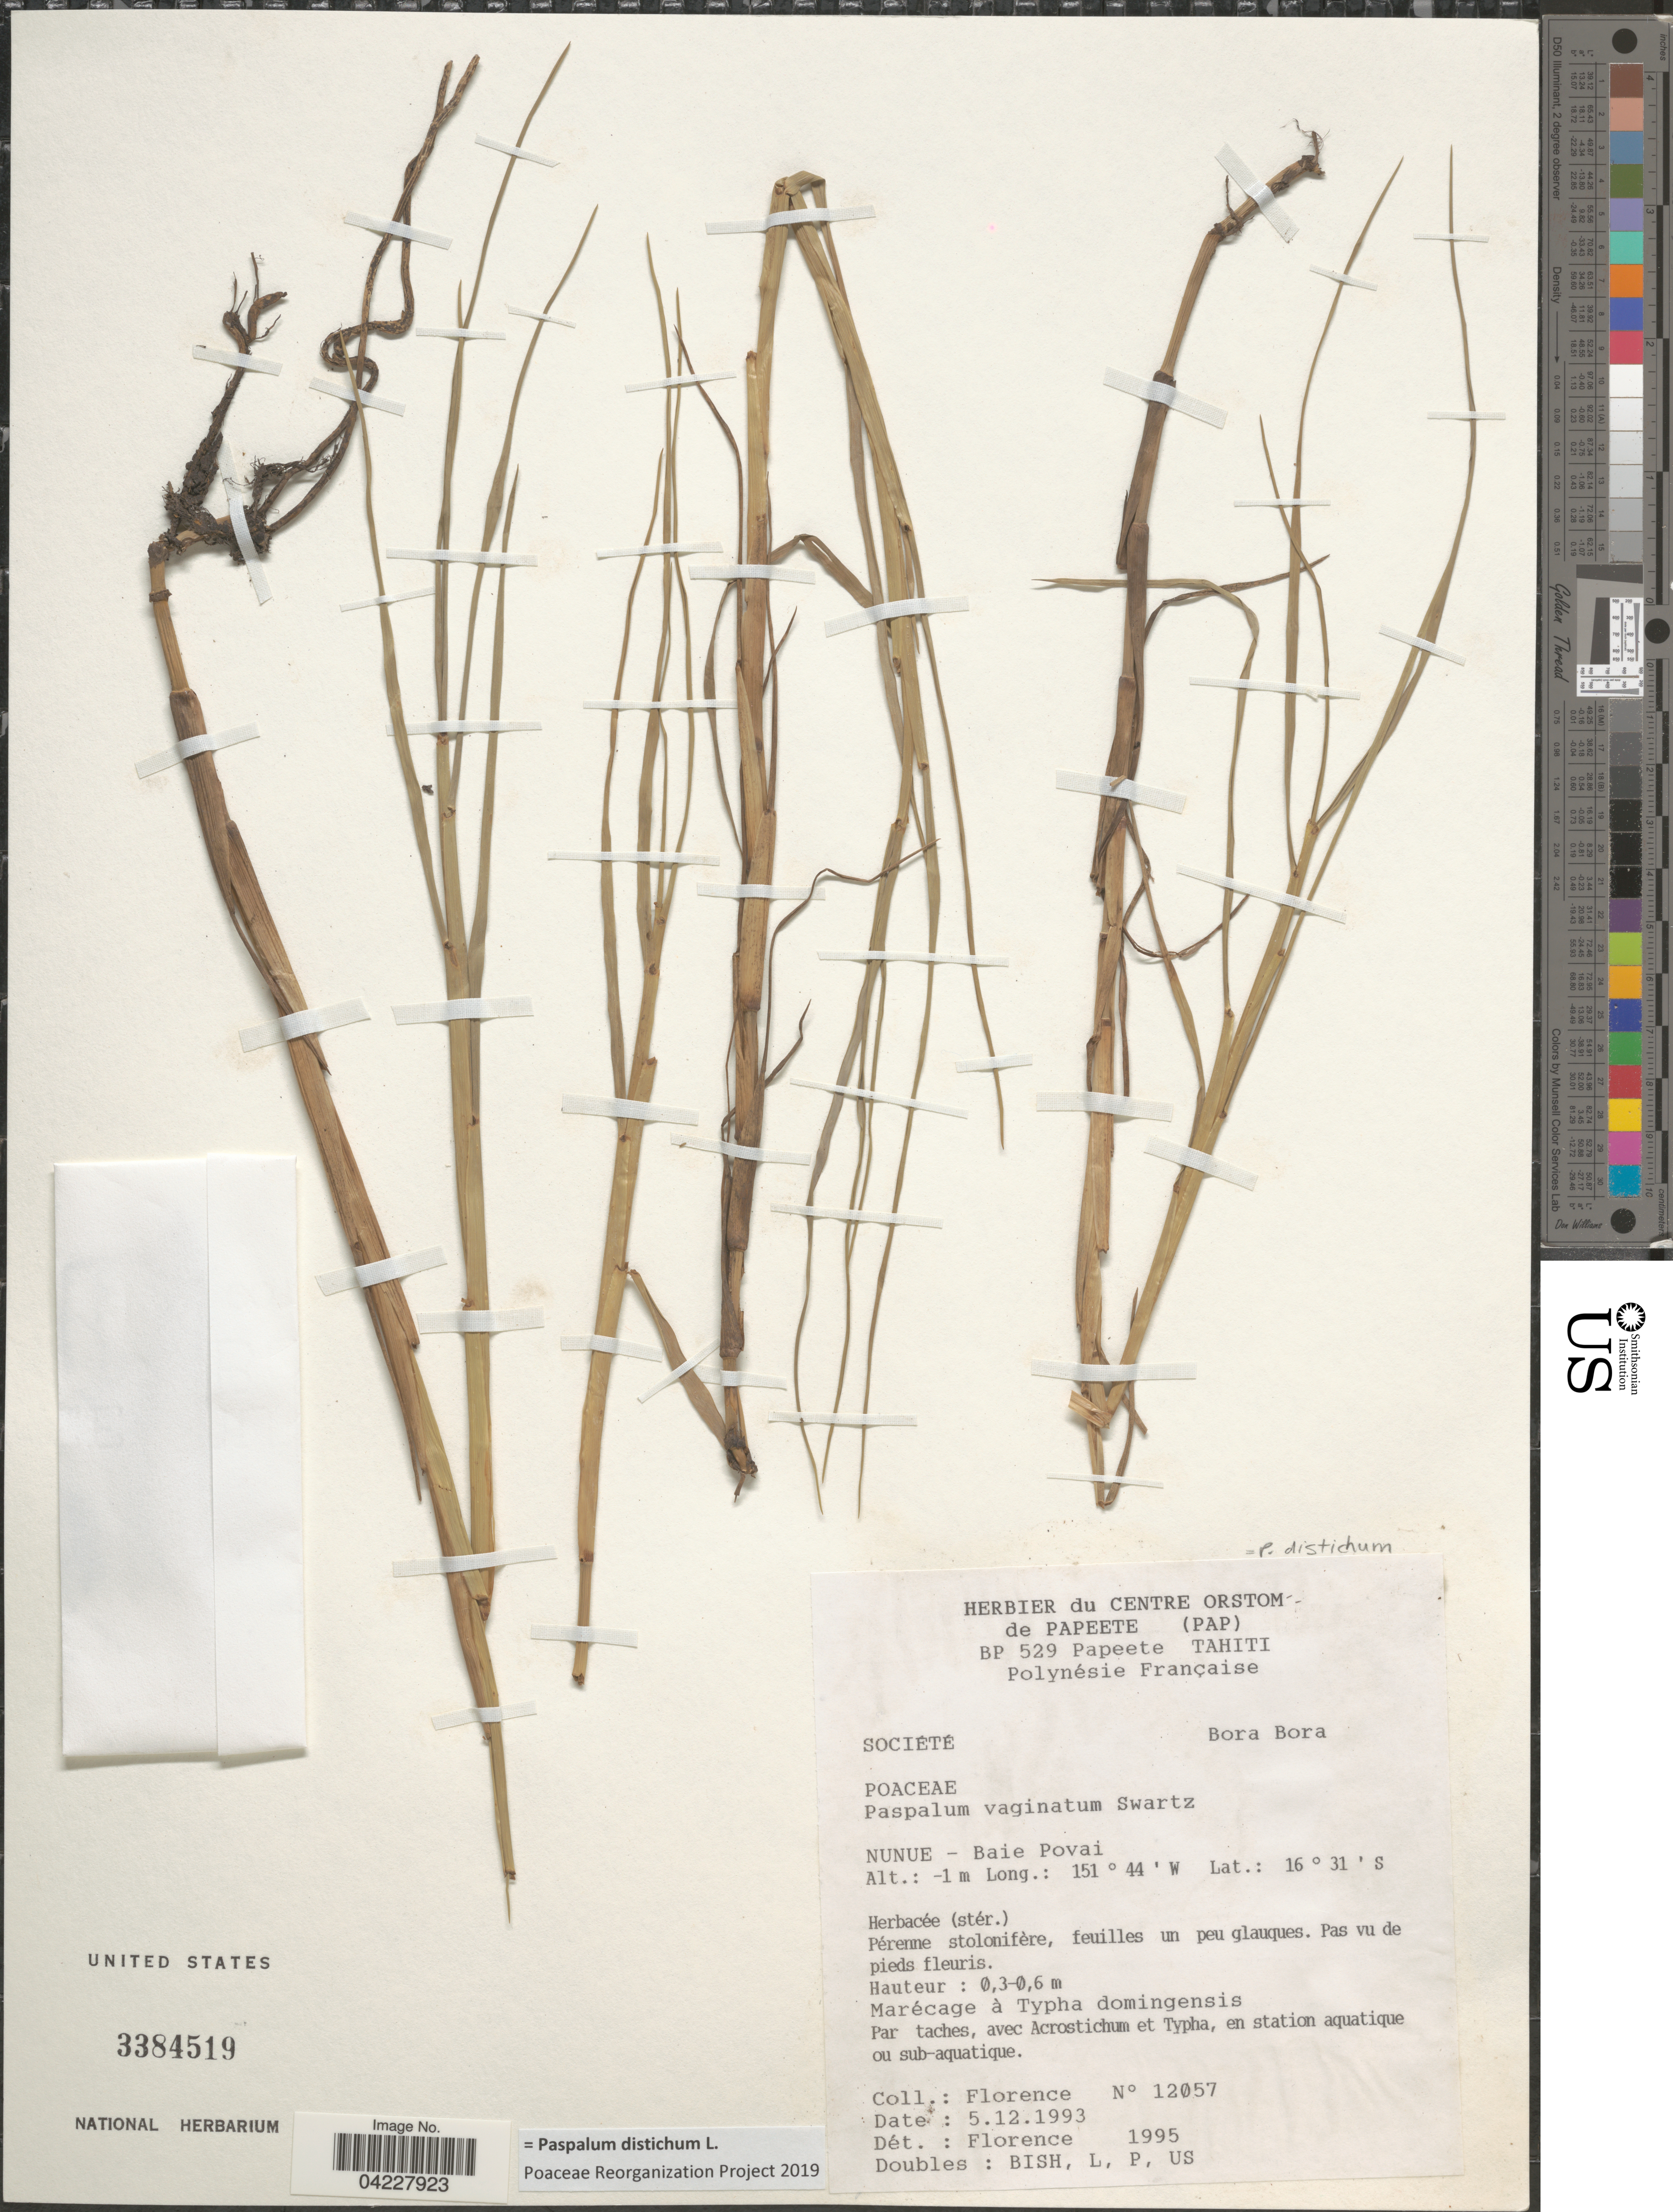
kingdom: Plantae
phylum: Tracheophyta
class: Liliopsida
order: Poales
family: Poaceae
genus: Paspalum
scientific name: Paspalum distichum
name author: L.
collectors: -. Florence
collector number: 12057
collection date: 1993-12-05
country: French Polynesia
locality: Polynésie Française. Société. Bora Bora. Nunue - Baie Povai.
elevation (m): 1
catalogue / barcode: US 3384519